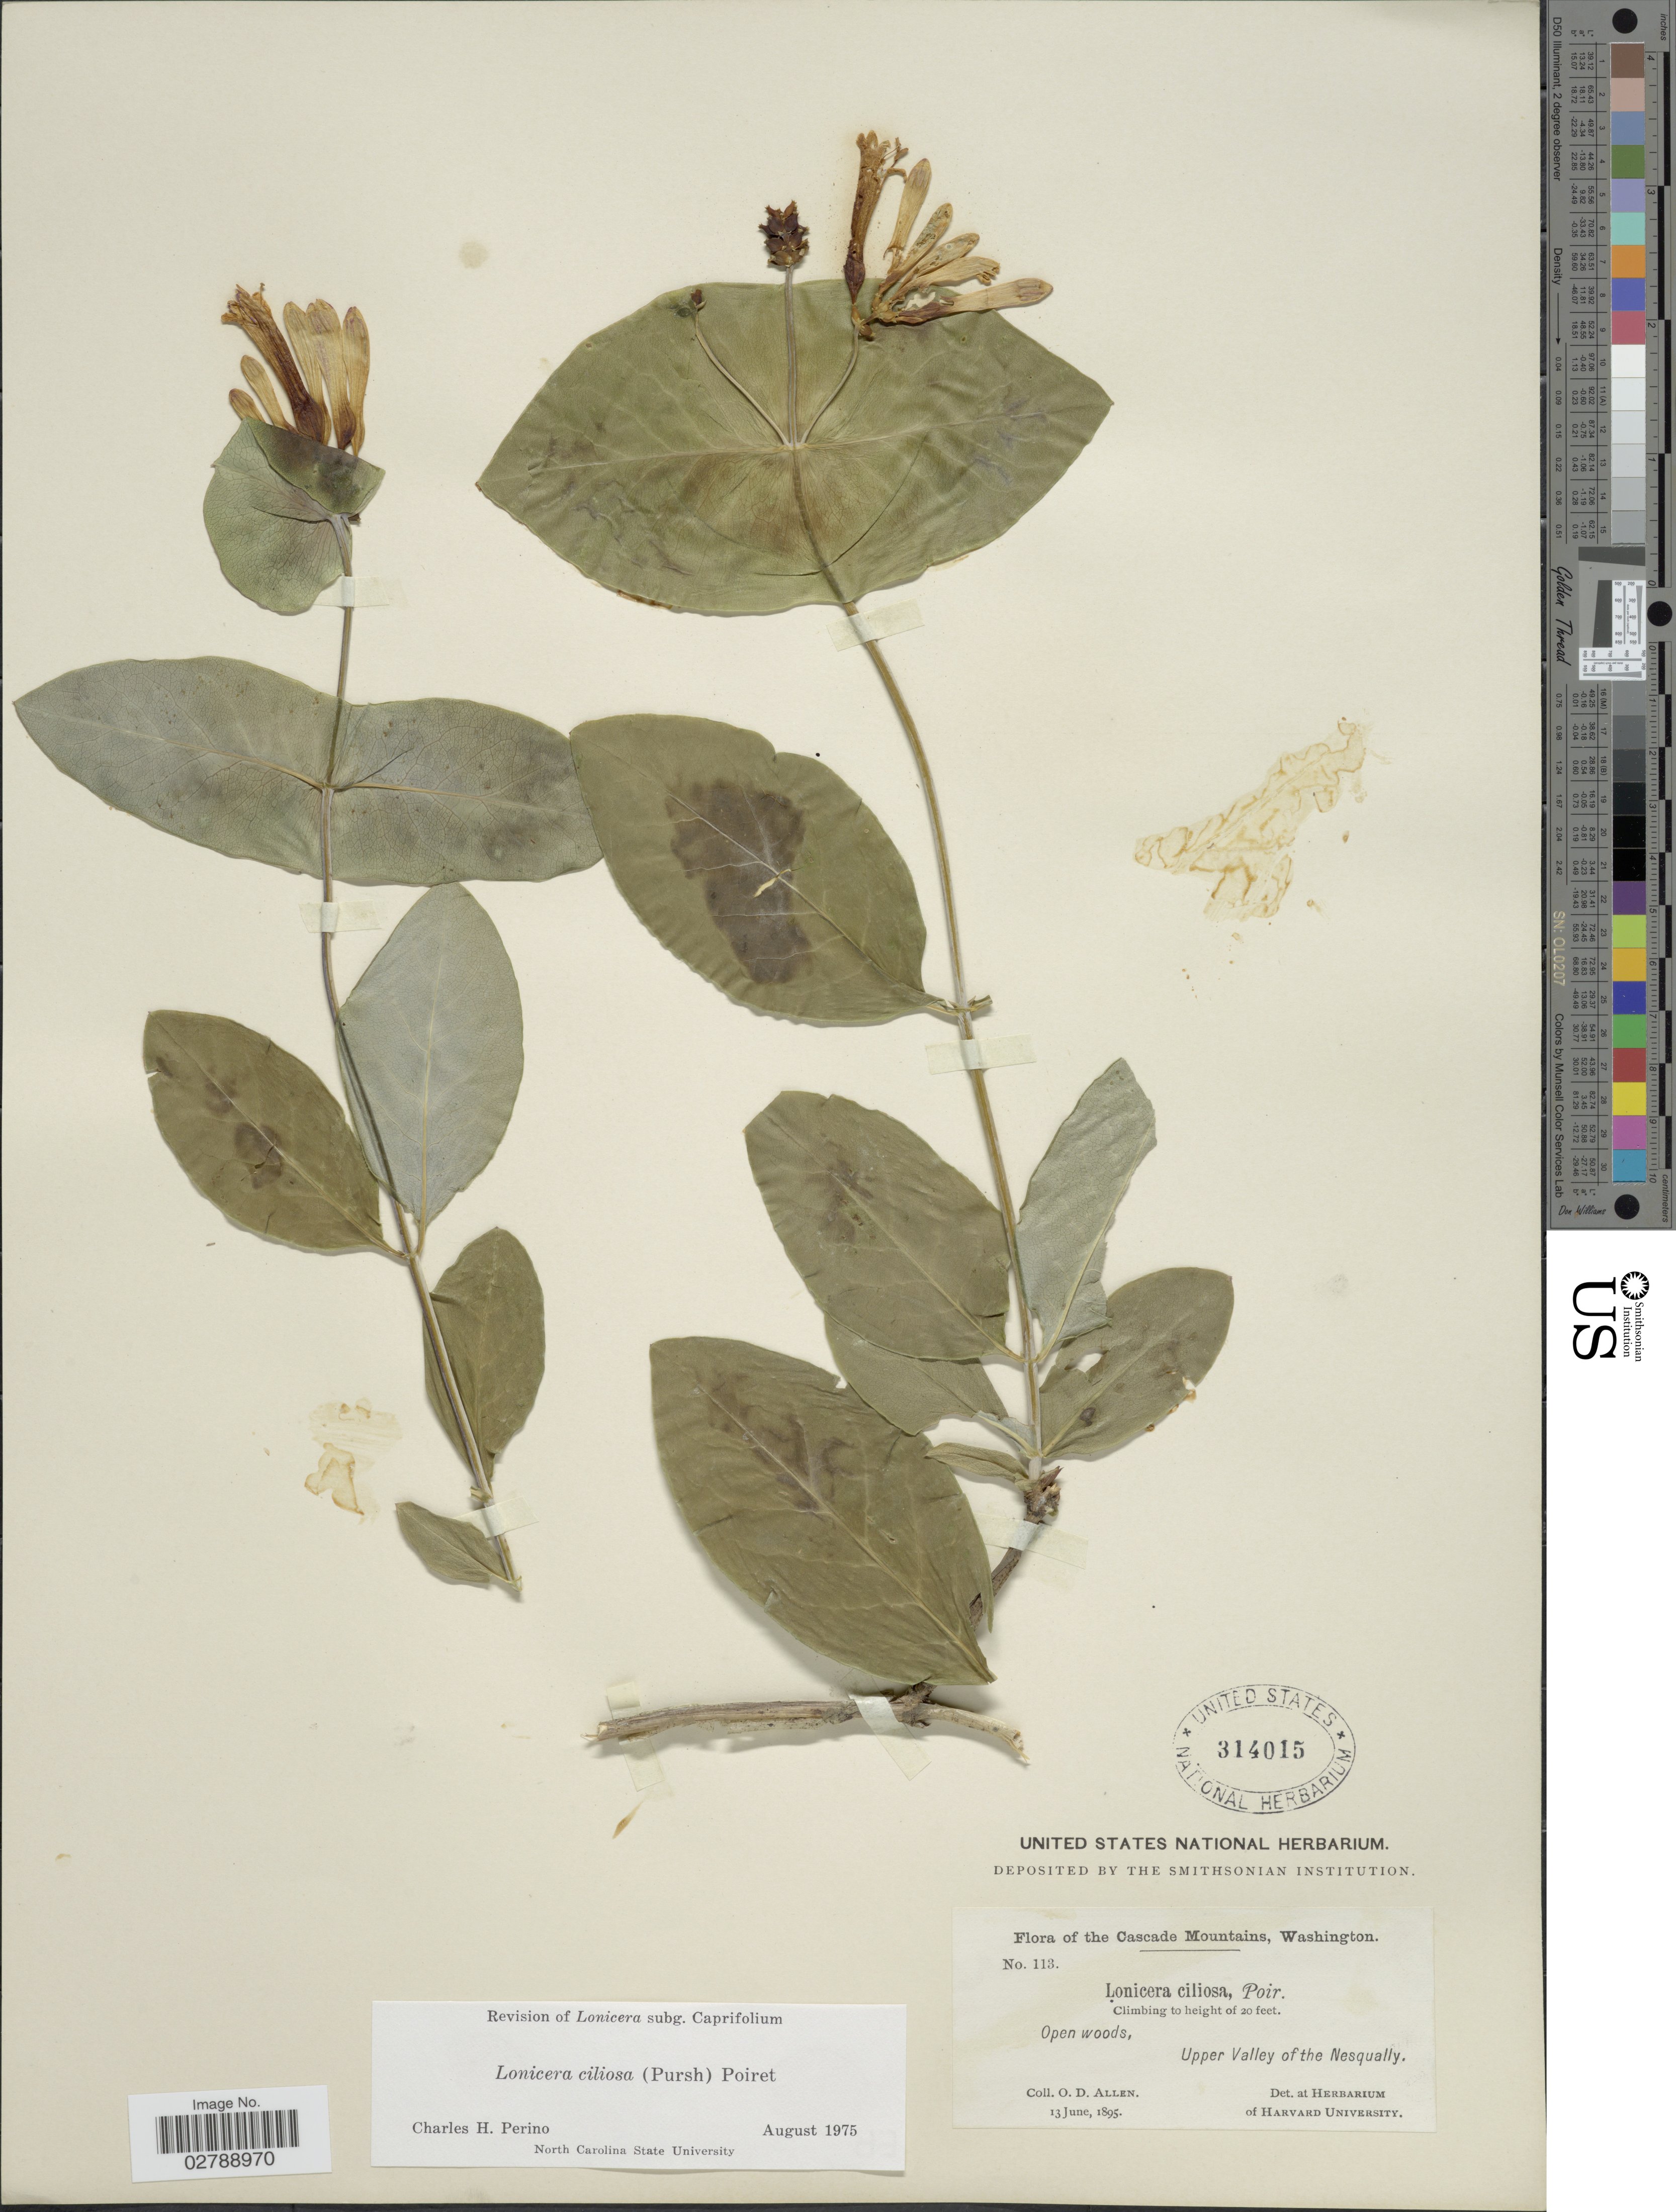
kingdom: Plantae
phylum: Tracheophyta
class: Magnoliopsida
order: Dipsacales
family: Caprifoliaceae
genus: Lonicera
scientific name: Lonicera ciliosa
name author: Poir.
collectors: O. D. Allen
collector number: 113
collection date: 1895-06-13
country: United States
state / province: Washington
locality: Cascade Mountains. Upper Valley of the Nesqually.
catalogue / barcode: US 314015